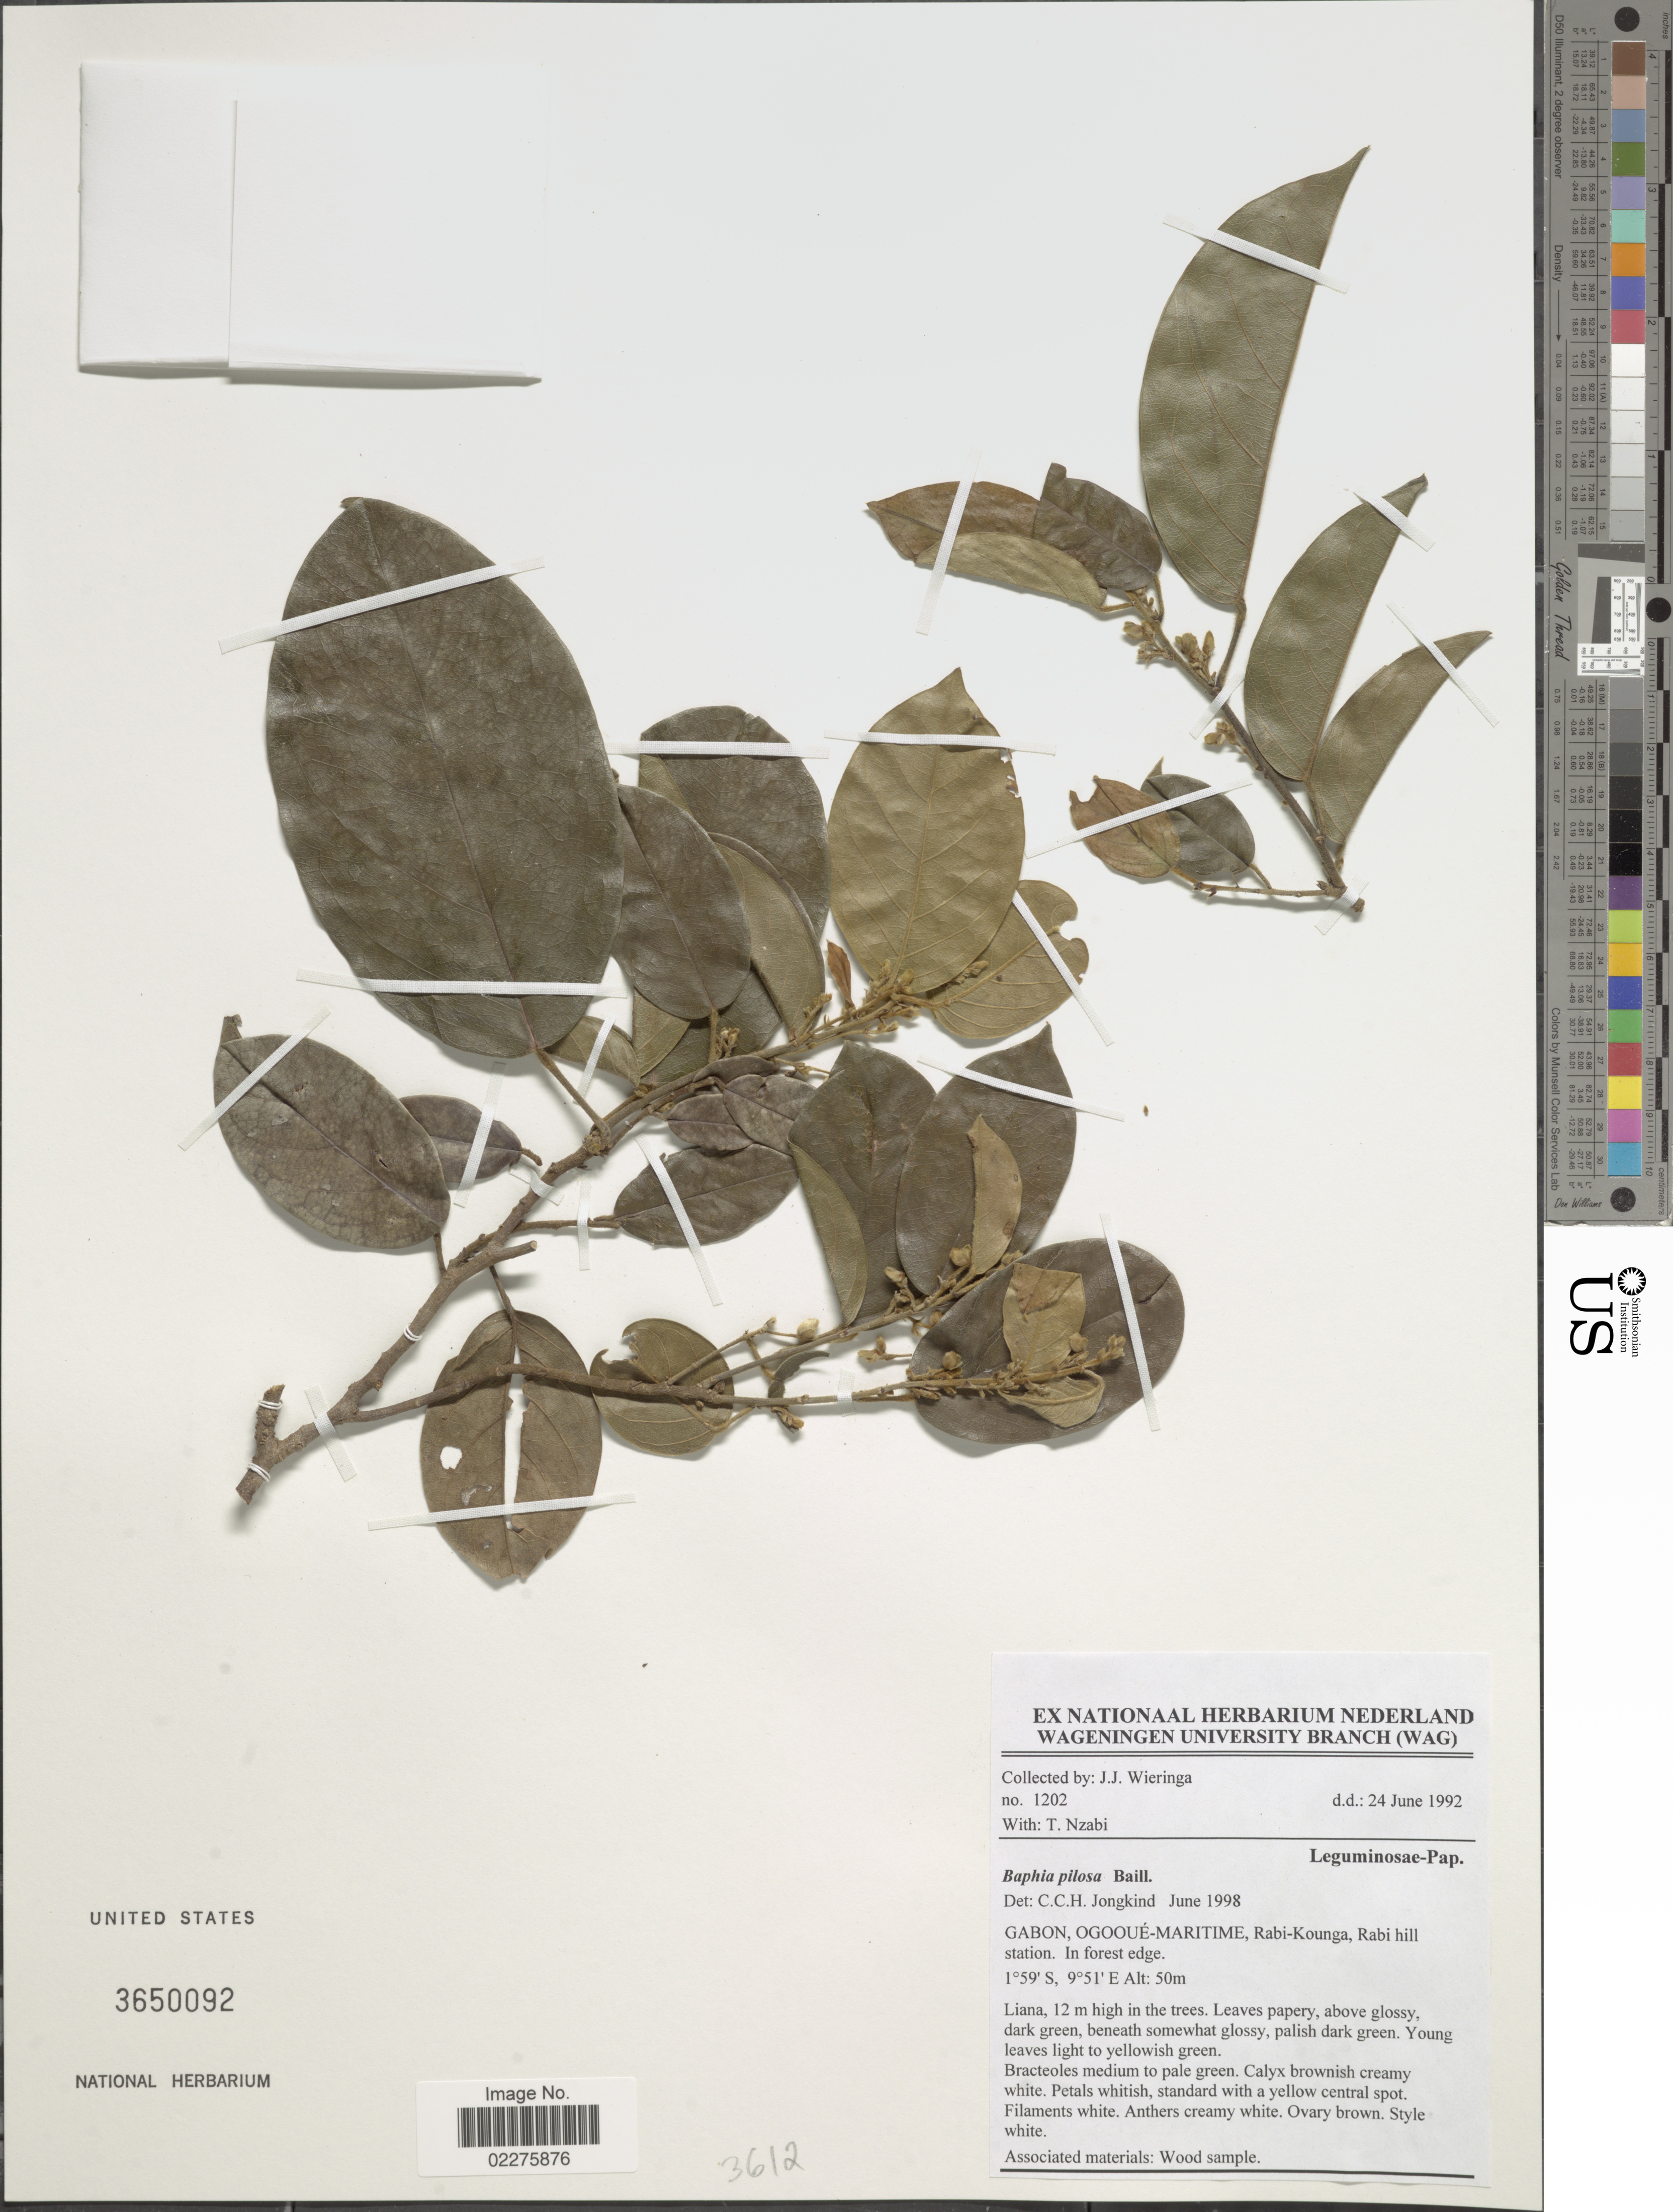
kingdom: Plantae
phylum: Tracheophyta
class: Magnoliopsida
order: Fabales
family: Fabaceae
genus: Baphia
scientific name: Baphia pilosa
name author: Baill.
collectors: J. Wieringa & T. Nzabi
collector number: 1202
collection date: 1992-06-24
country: Gabon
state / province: Ogooue-Maritime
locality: Rabi-Kounga, Rabi hill station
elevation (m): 50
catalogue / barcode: US 3650092